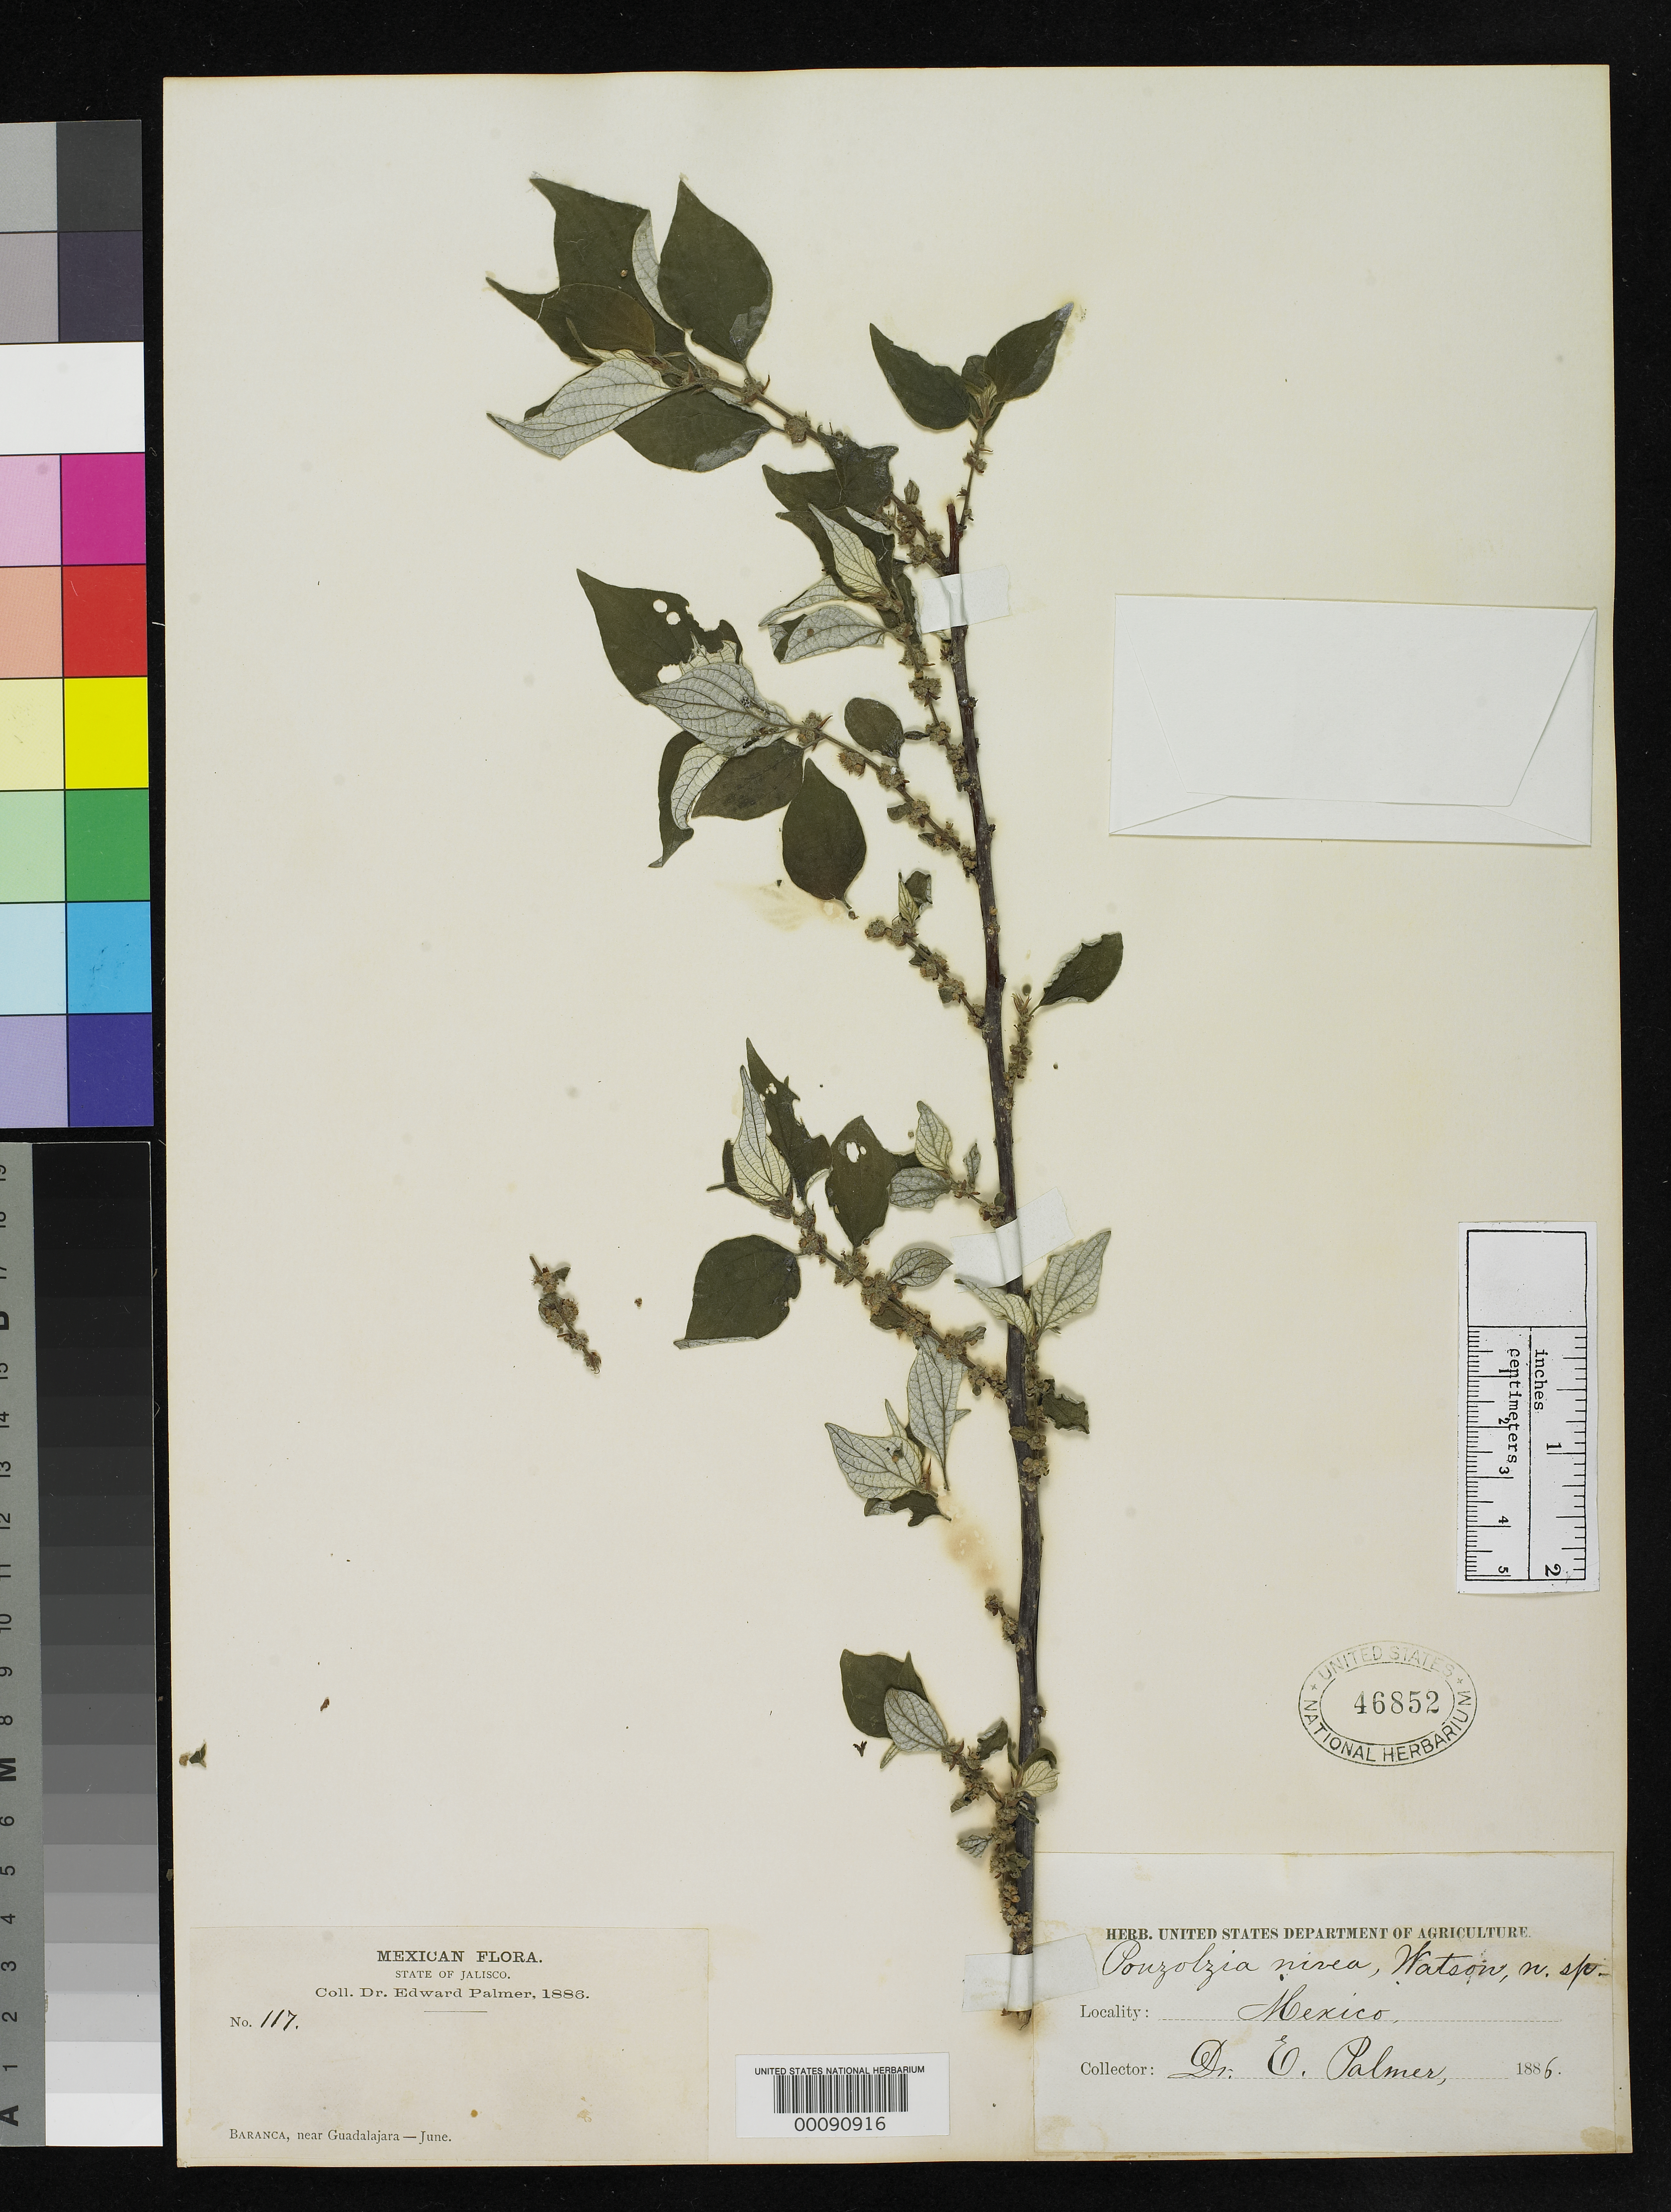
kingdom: Plantae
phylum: Tracheophyta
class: Magnoliopsida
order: Rosales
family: Urticaceae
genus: Pouzolzia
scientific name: Pouzolzia nivea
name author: S. Watson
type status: Type Collection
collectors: E. Palmer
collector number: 117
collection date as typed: Jun 1886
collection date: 1886-06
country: Mexico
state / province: Jalisco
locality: Barranca.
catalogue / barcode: US 46852